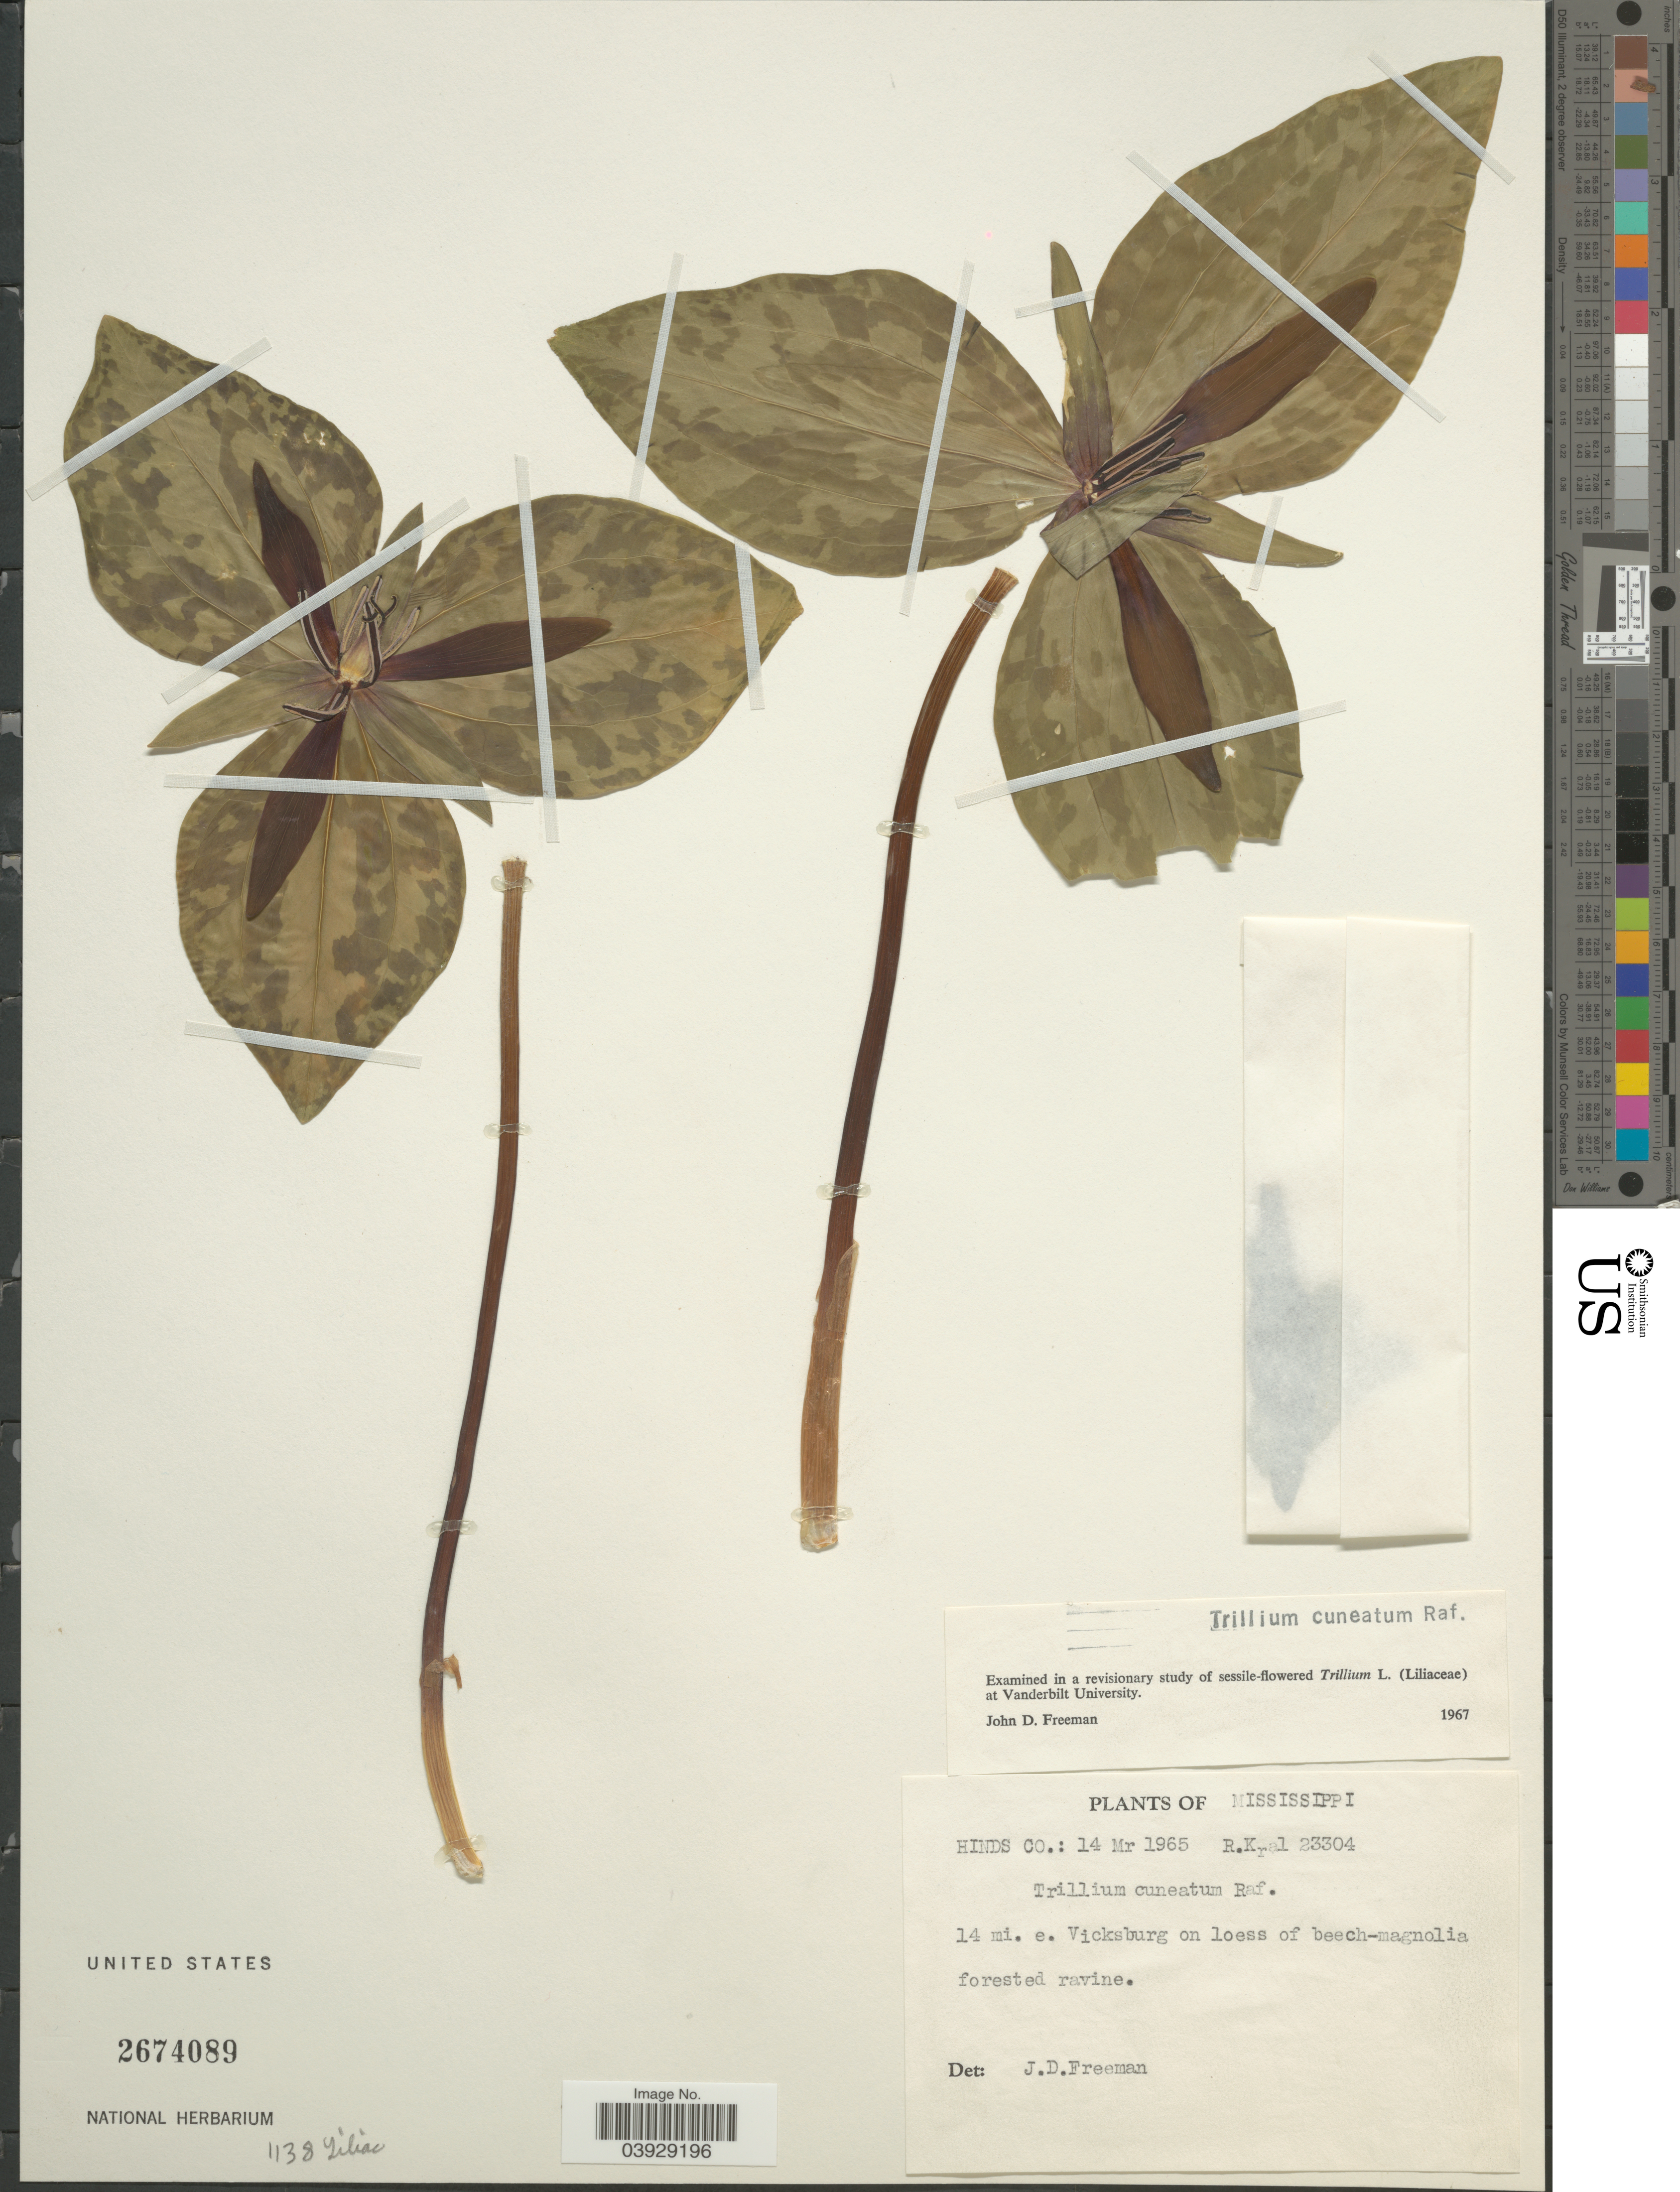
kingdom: Plantae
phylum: Tracheophyta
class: Liliopsida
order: Liliales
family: Melanthiaceae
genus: Trillium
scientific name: Trillium cuneatum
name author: Raf.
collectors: R. Kral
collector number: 23304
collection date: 1965-03-14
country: United States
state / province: Mississippi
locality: Hinds Co.: 14 mi. e. Vicksburg on loess of beech-magnolia forested ravine.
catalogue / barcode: US 2674089